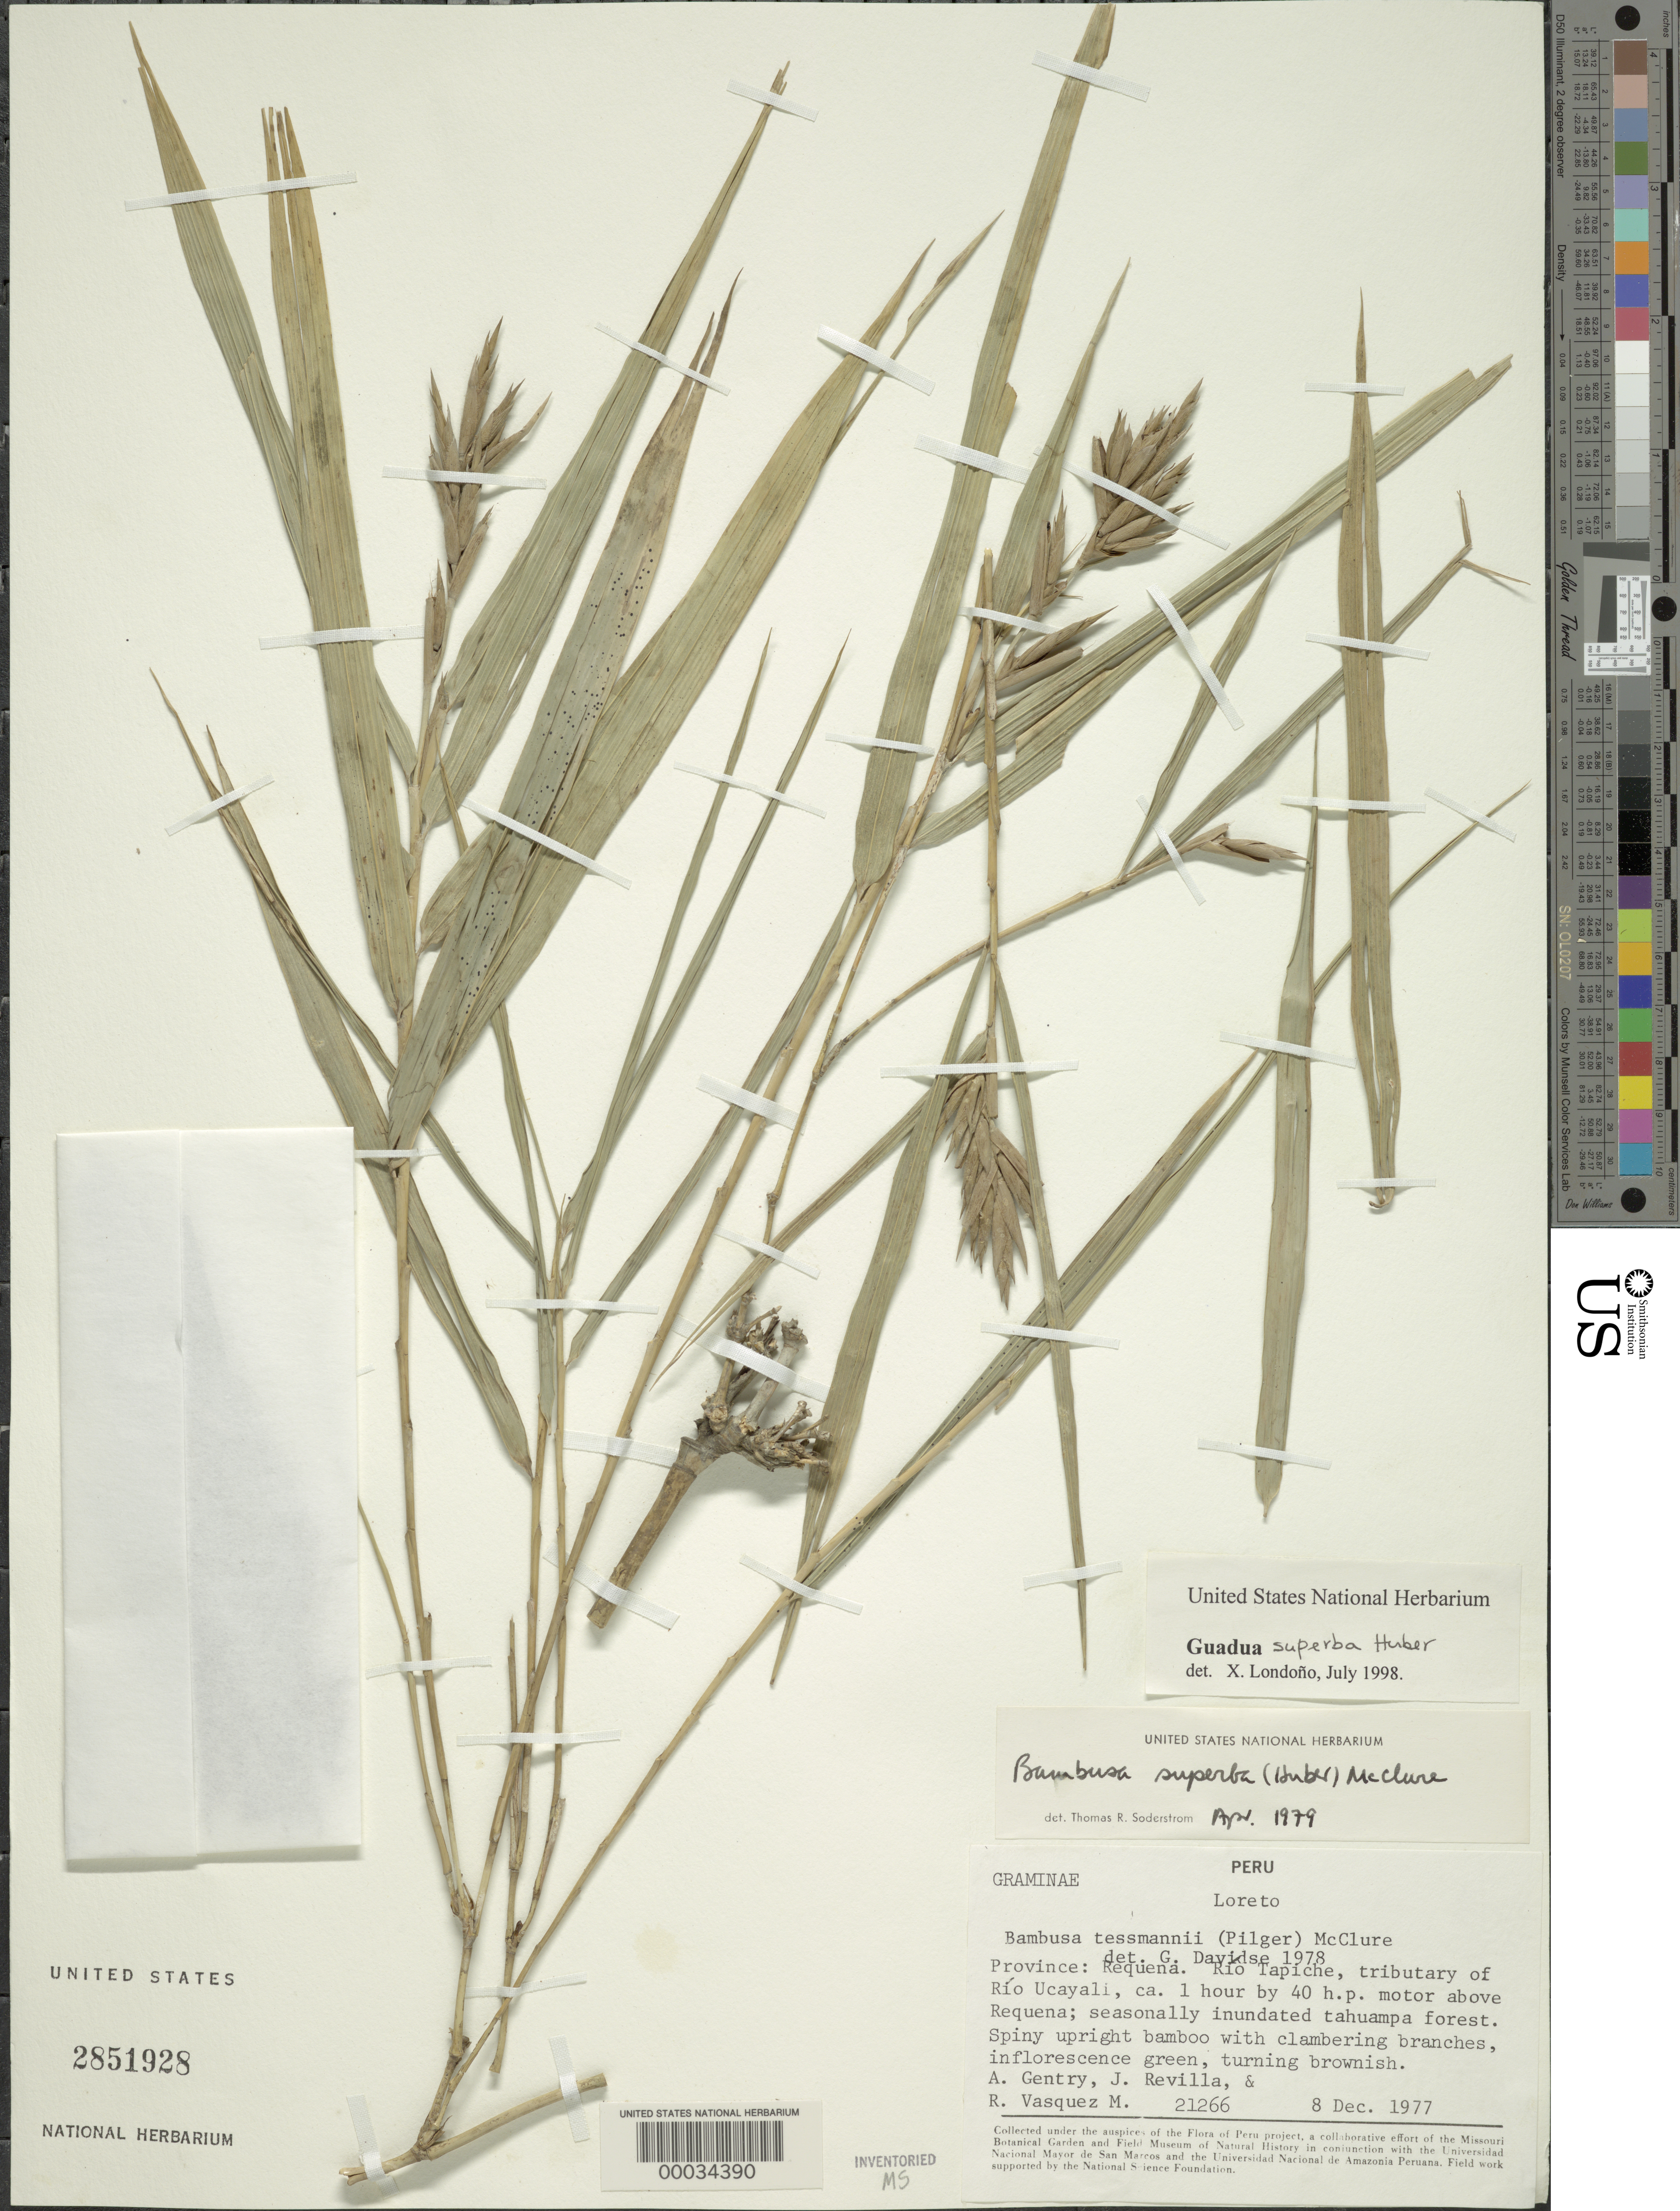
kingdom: Plantae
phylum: Tracheophyta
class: Liliopsida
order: Poales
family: Poaceae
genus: Guadua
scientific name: Guadua superba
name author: Huber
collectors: A. H. Gentry, J. Revilla & R. Vásquez M.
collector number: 21266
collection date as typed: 08 Dec 1977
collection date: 1977-12-08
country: Peru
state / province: Loreto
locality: Requena, rio tapiche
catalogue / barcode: US 2851928